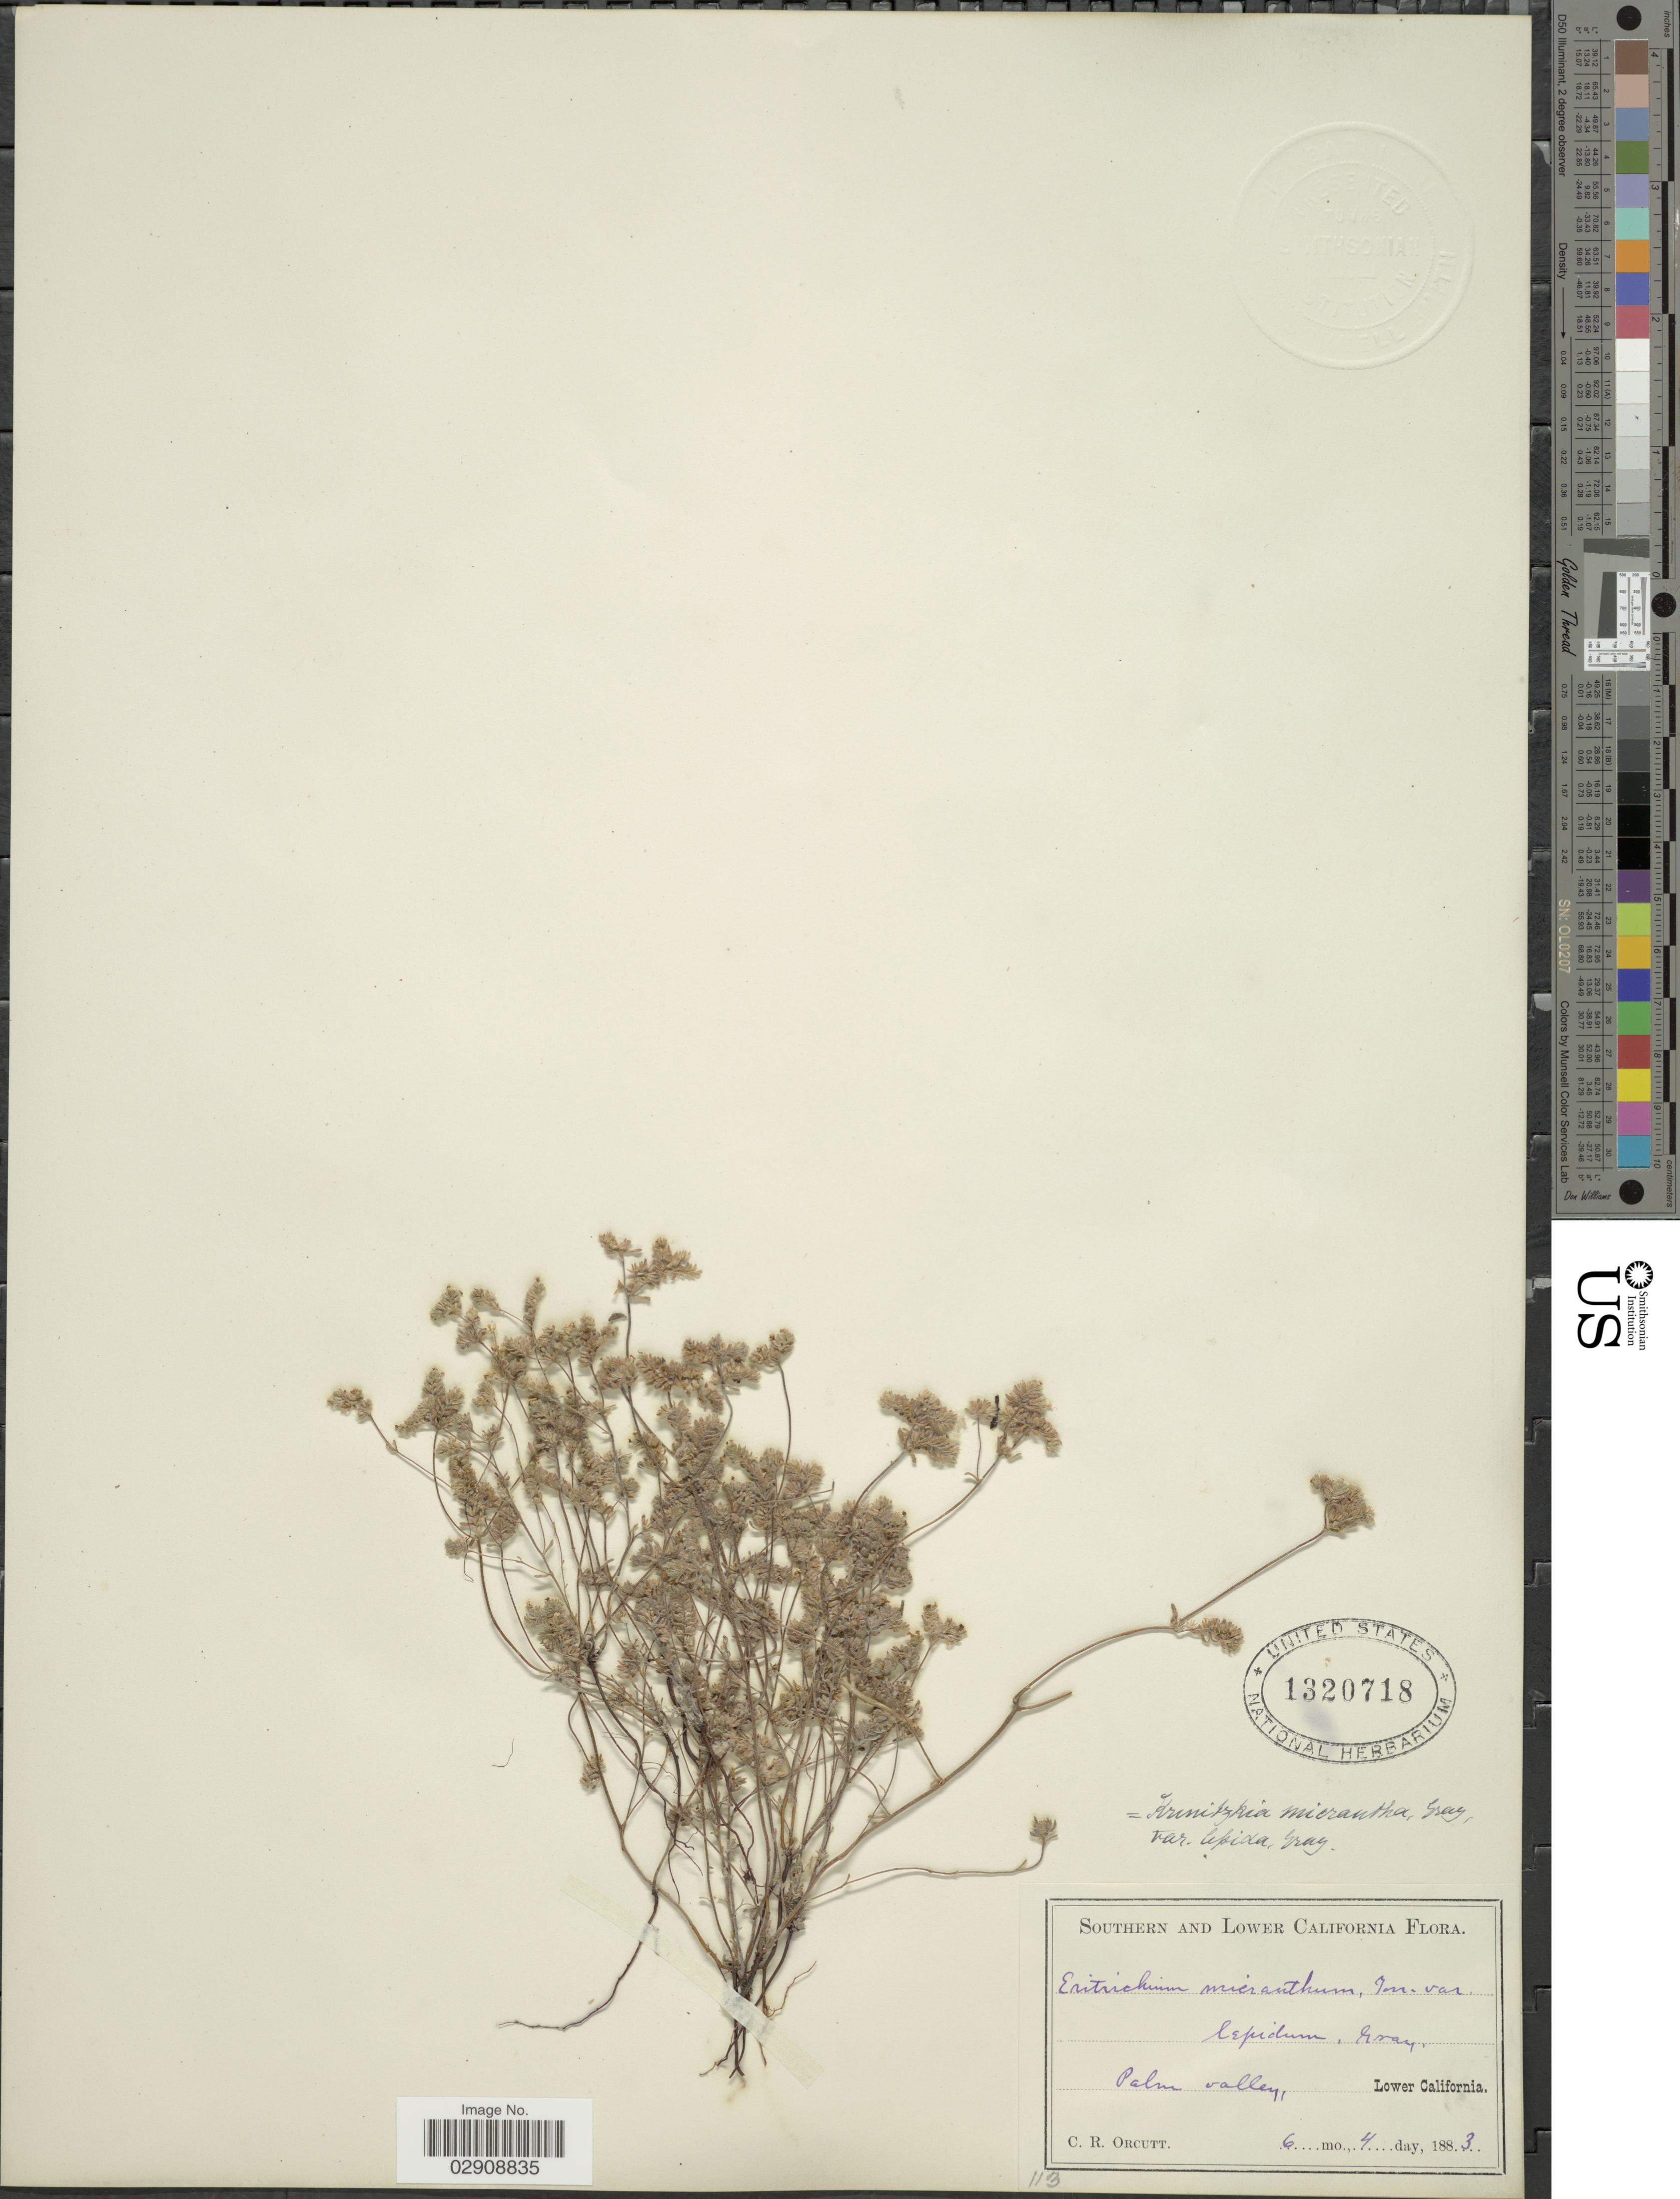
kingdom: Plantae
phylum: Tracheophyta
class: Magnoliopsida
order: Boraginales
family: Boraginaceae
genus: Cryptantha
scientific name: Cryptantha micrantha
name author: (Torr.) I.M. Johnst.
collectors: C. R. Orcutt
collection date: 1883-06-04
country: Mexico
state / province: Baja California Norte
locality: Southern and Lower California. Palm valley, Lower California.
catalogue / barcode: US 1320718